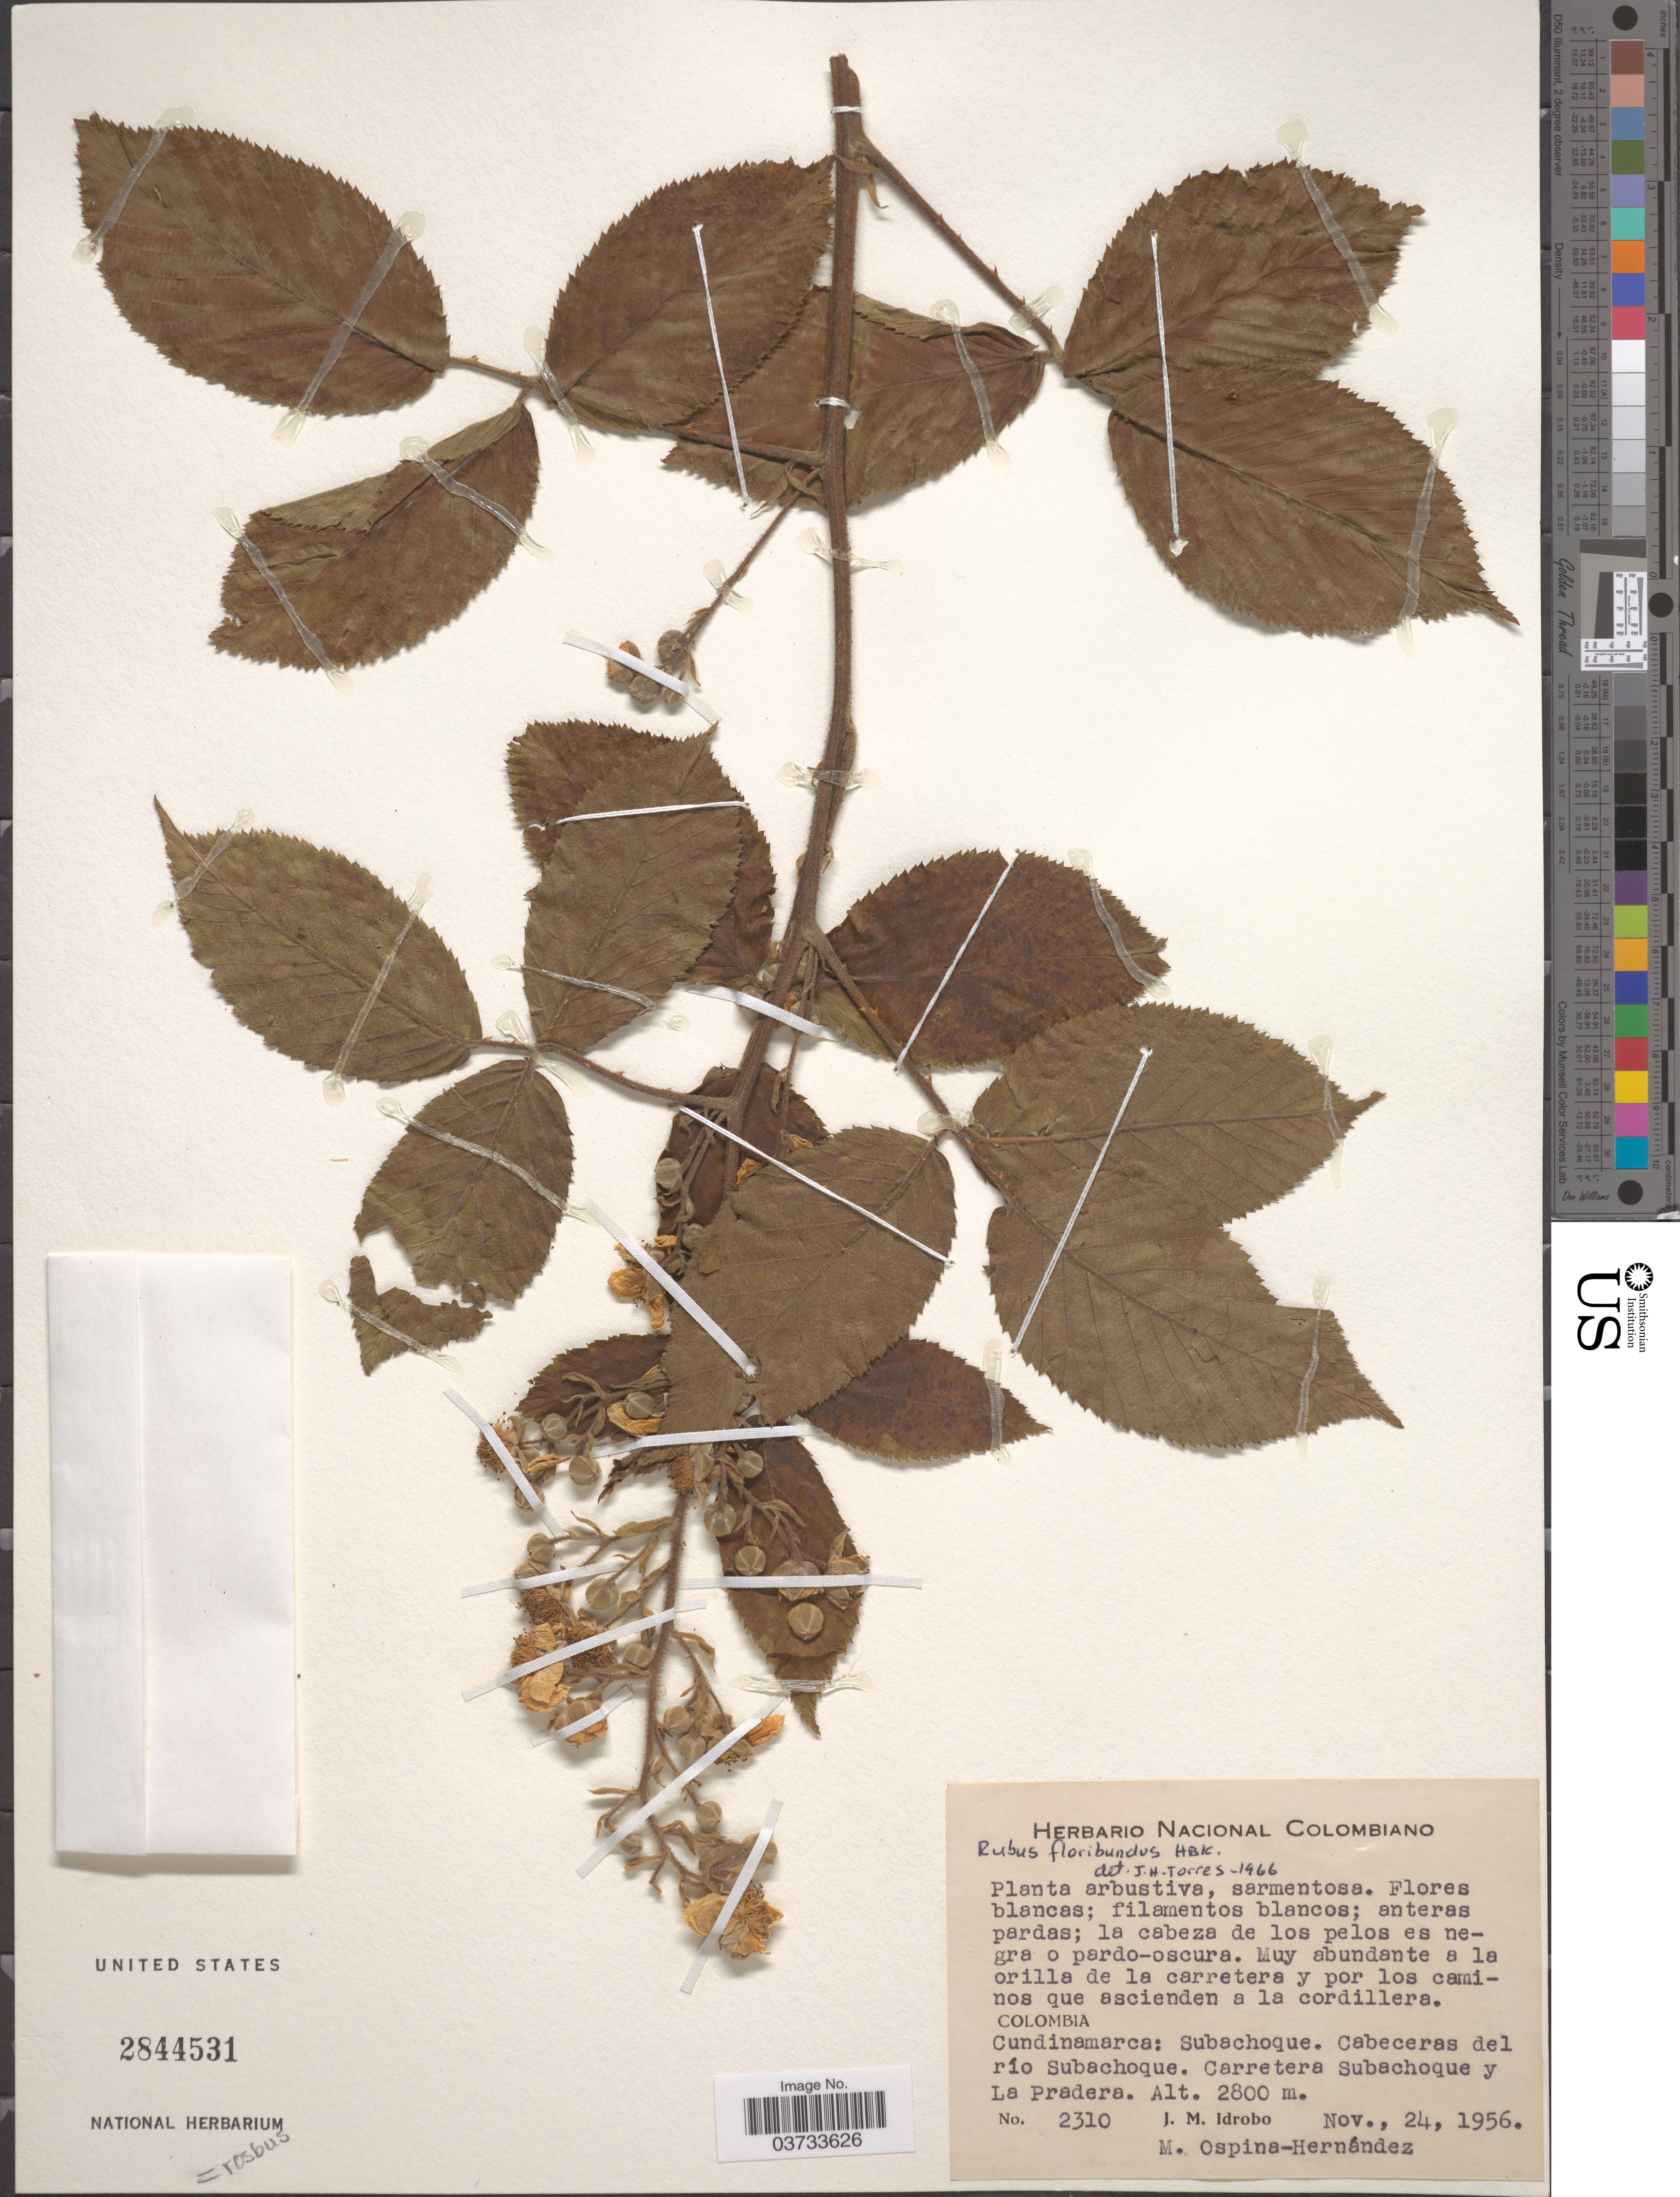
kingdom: Plantae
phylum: Tracheophyta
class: Magnoliopsida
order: Rosales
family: Rosaceae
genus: Rubus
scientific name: Rubus robustus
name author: C. Presl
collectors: J. M. Idrobo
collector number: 2310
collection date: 1956-11-24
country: Colombia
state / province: Cundinamarca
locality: Subachoque. Cabeceras del río Subachoque. Carretera Subachoque y La Pradera.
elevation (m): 2800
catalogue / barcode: US 2844531